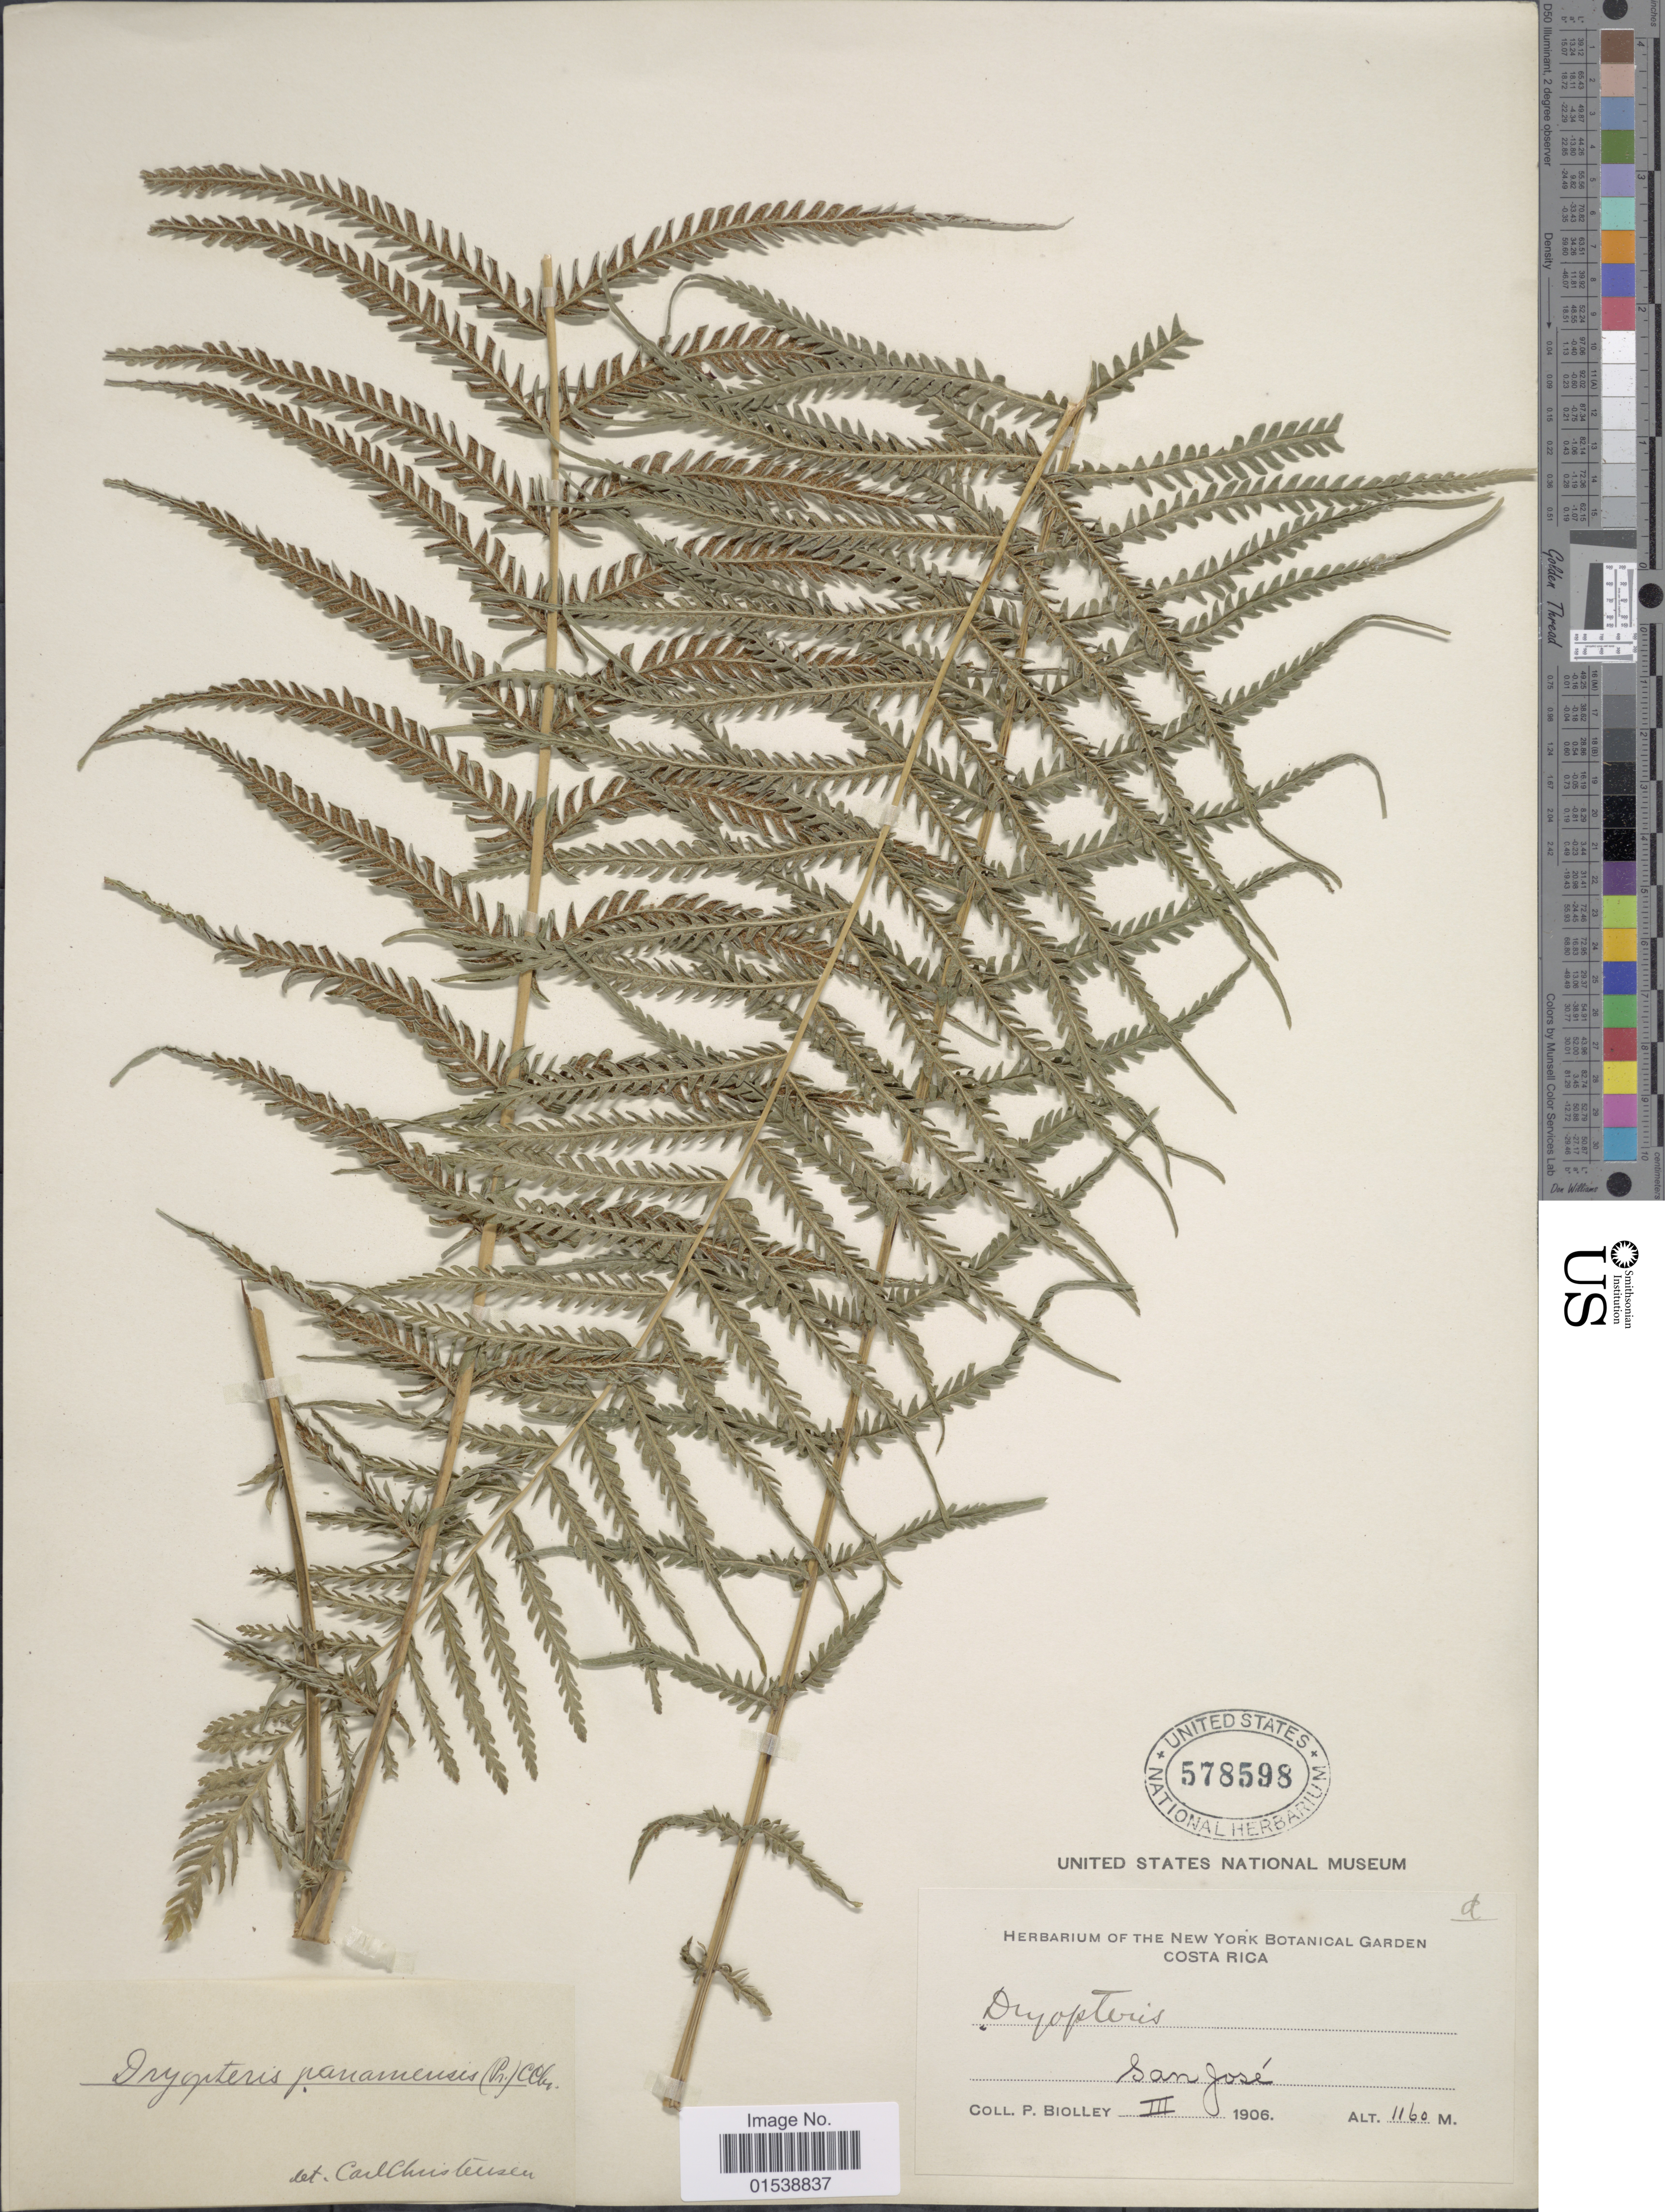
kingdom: Plantae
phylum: Tracheophyta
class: Polypodiopsida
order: Polypodiales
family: Thelypteridaceae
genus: Amauropelta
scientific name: Amauropelta resinifera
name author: (Desv.) Pic. Serm.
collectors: P. Biolley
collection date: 1906-03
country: Costa Rica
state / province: San José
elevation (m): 1160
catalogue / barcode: US 578598